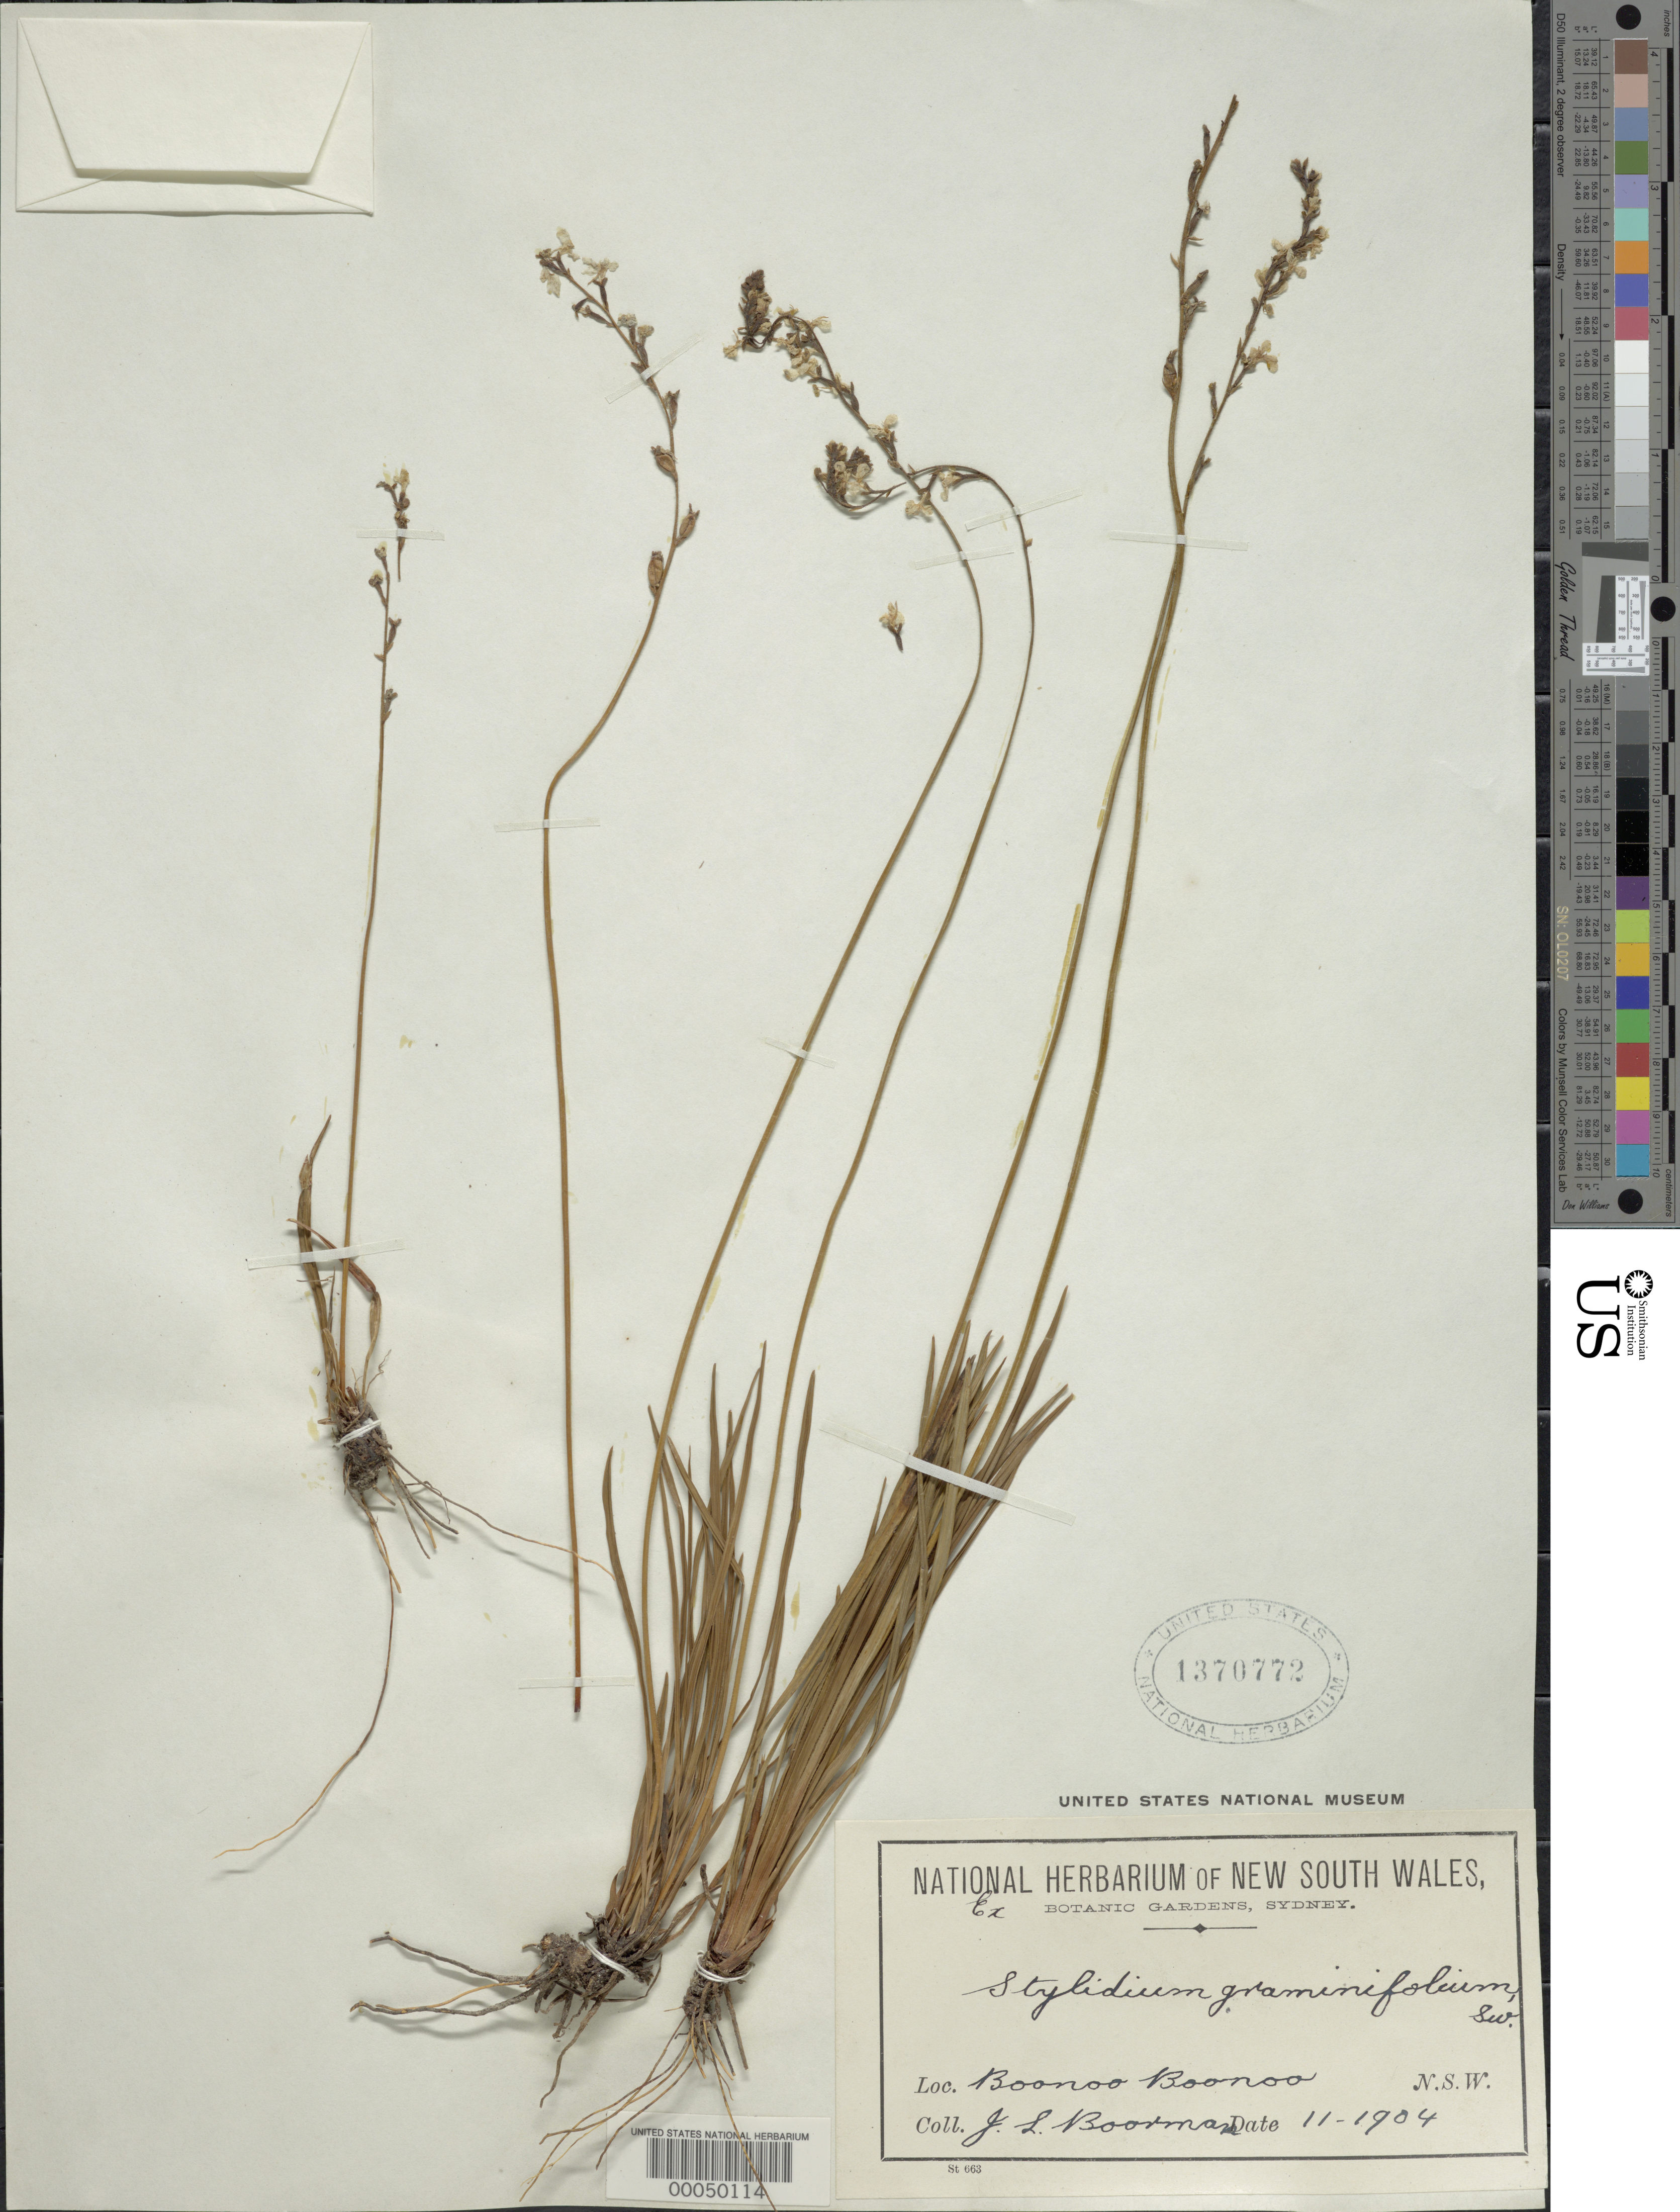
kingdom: Plantae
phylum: Tracheophyta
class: Magnoliopsida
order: Asterales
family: Stylidiaceae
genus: Stylidium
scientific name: Stylidium graminifolium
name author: Sw. ex Willd.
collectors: J. Boorman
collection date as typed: Nov 1904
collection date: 1904-11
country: Australia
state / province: New South Wales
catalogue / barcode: US 1370772